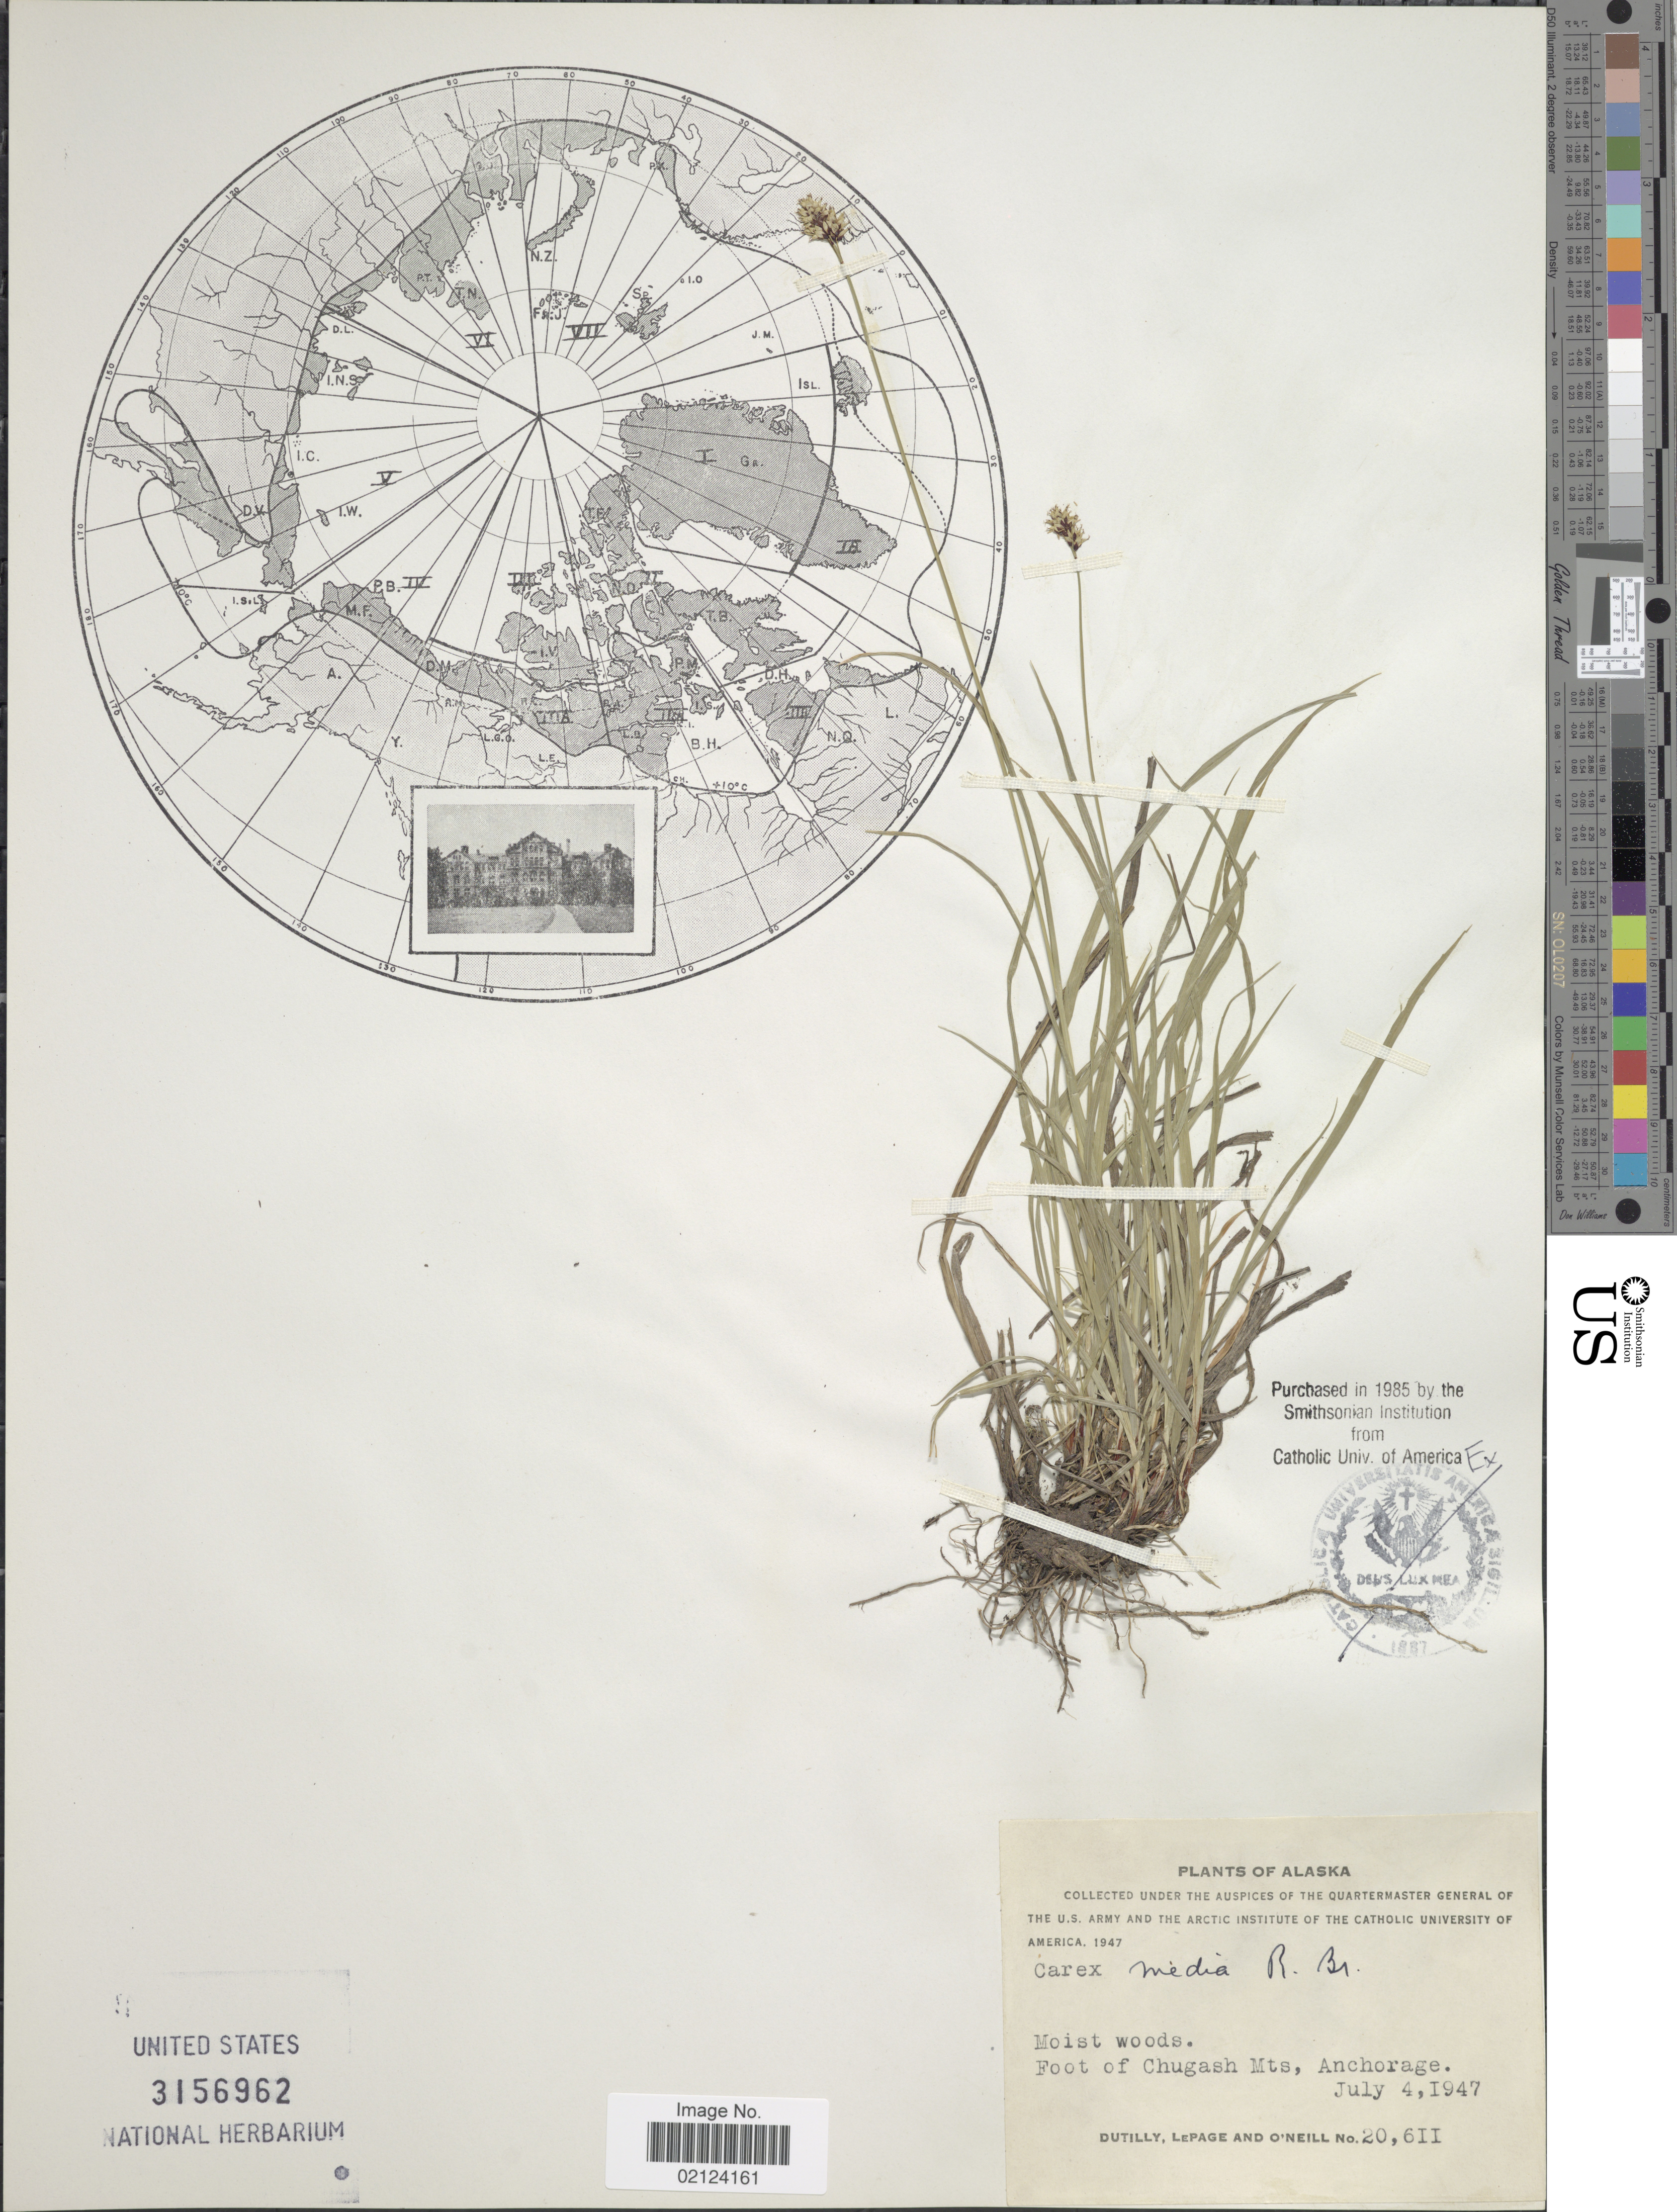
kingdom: Plantae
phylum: Tracheophyta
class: Liliopsida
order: Poales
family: Cyperaceae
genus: Carex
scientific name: Carex media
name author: R. Br.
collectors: -. Dutilly, -. LePage & O' Neill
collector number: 20611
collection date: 1947-07-04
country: United States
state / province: Alaska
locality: Foot of Chugash Mts, Anchorage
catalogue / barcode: US 3156962